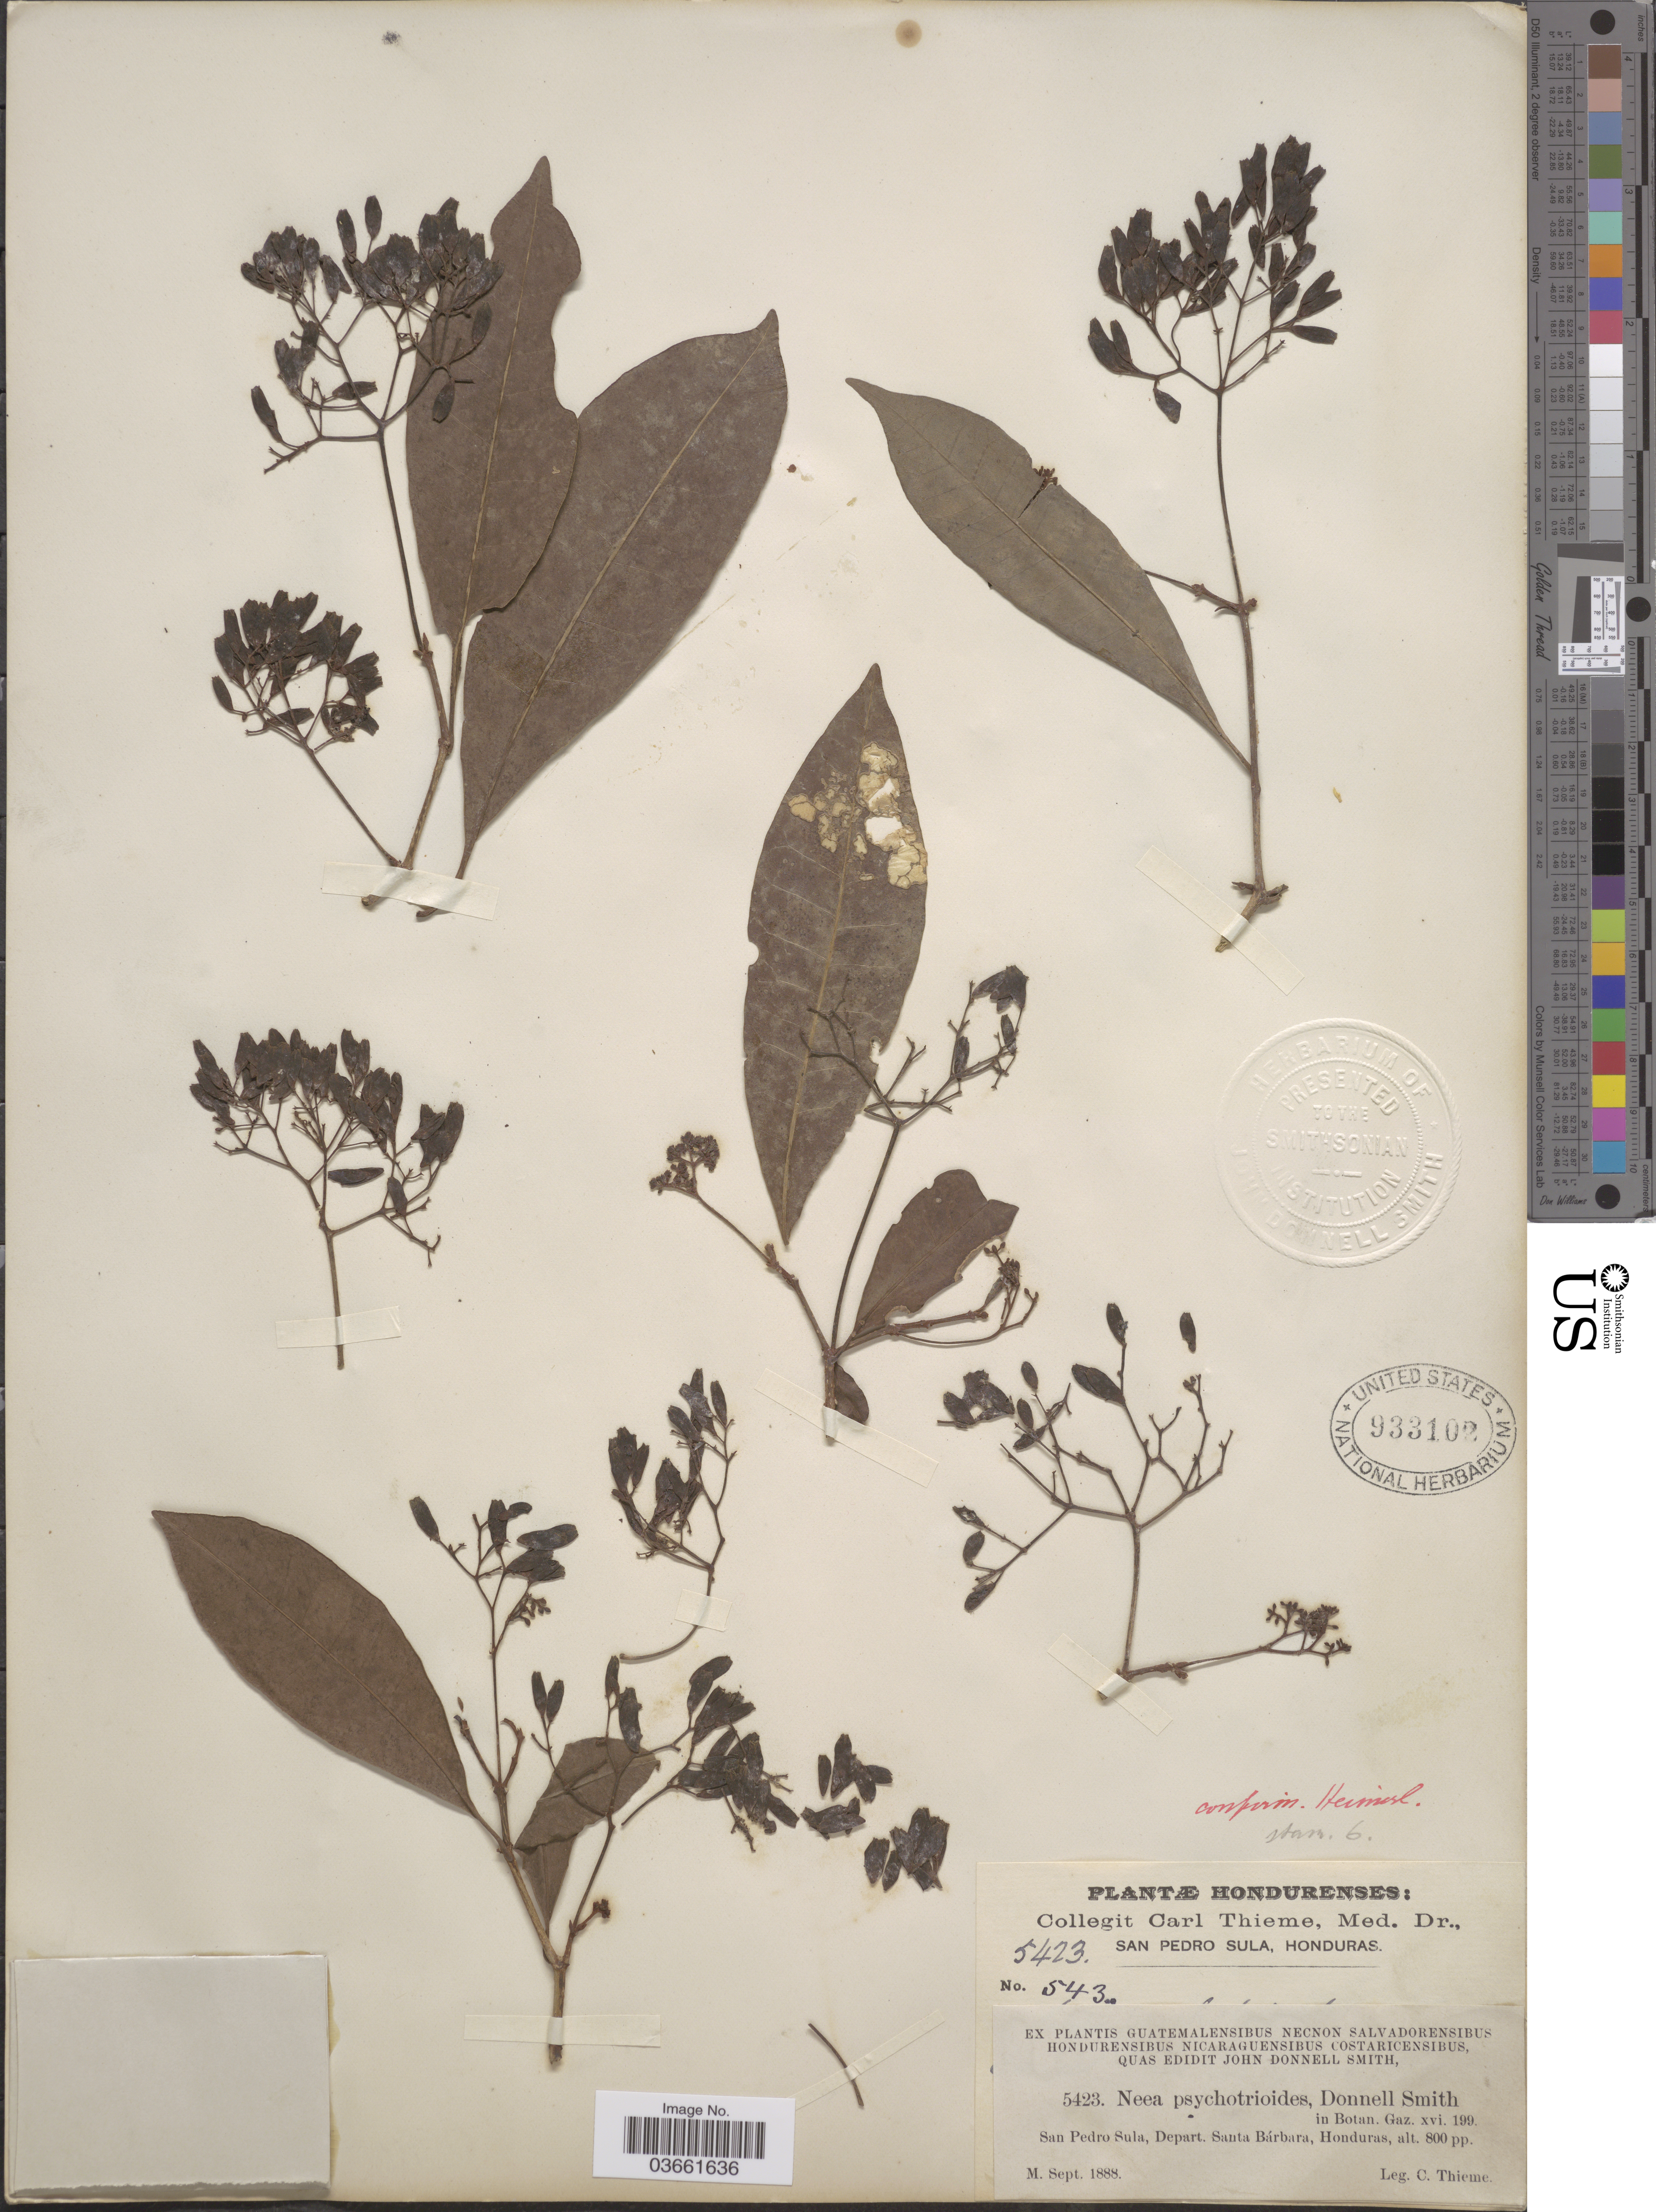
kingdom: Plantae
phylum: Tracheophyta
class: Magnoliopsida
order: Caryophyllales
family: Nyctaginaceae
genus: Neea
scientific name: Neea psychotrioides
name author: Donn. Sm.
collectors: C. Thieme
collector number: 5423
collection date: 1888-09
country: Honduras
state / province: Santa Bárbara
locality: San Pedro Sula, Depart. Santa Bárbara.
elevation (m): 244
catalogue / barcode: US 933102